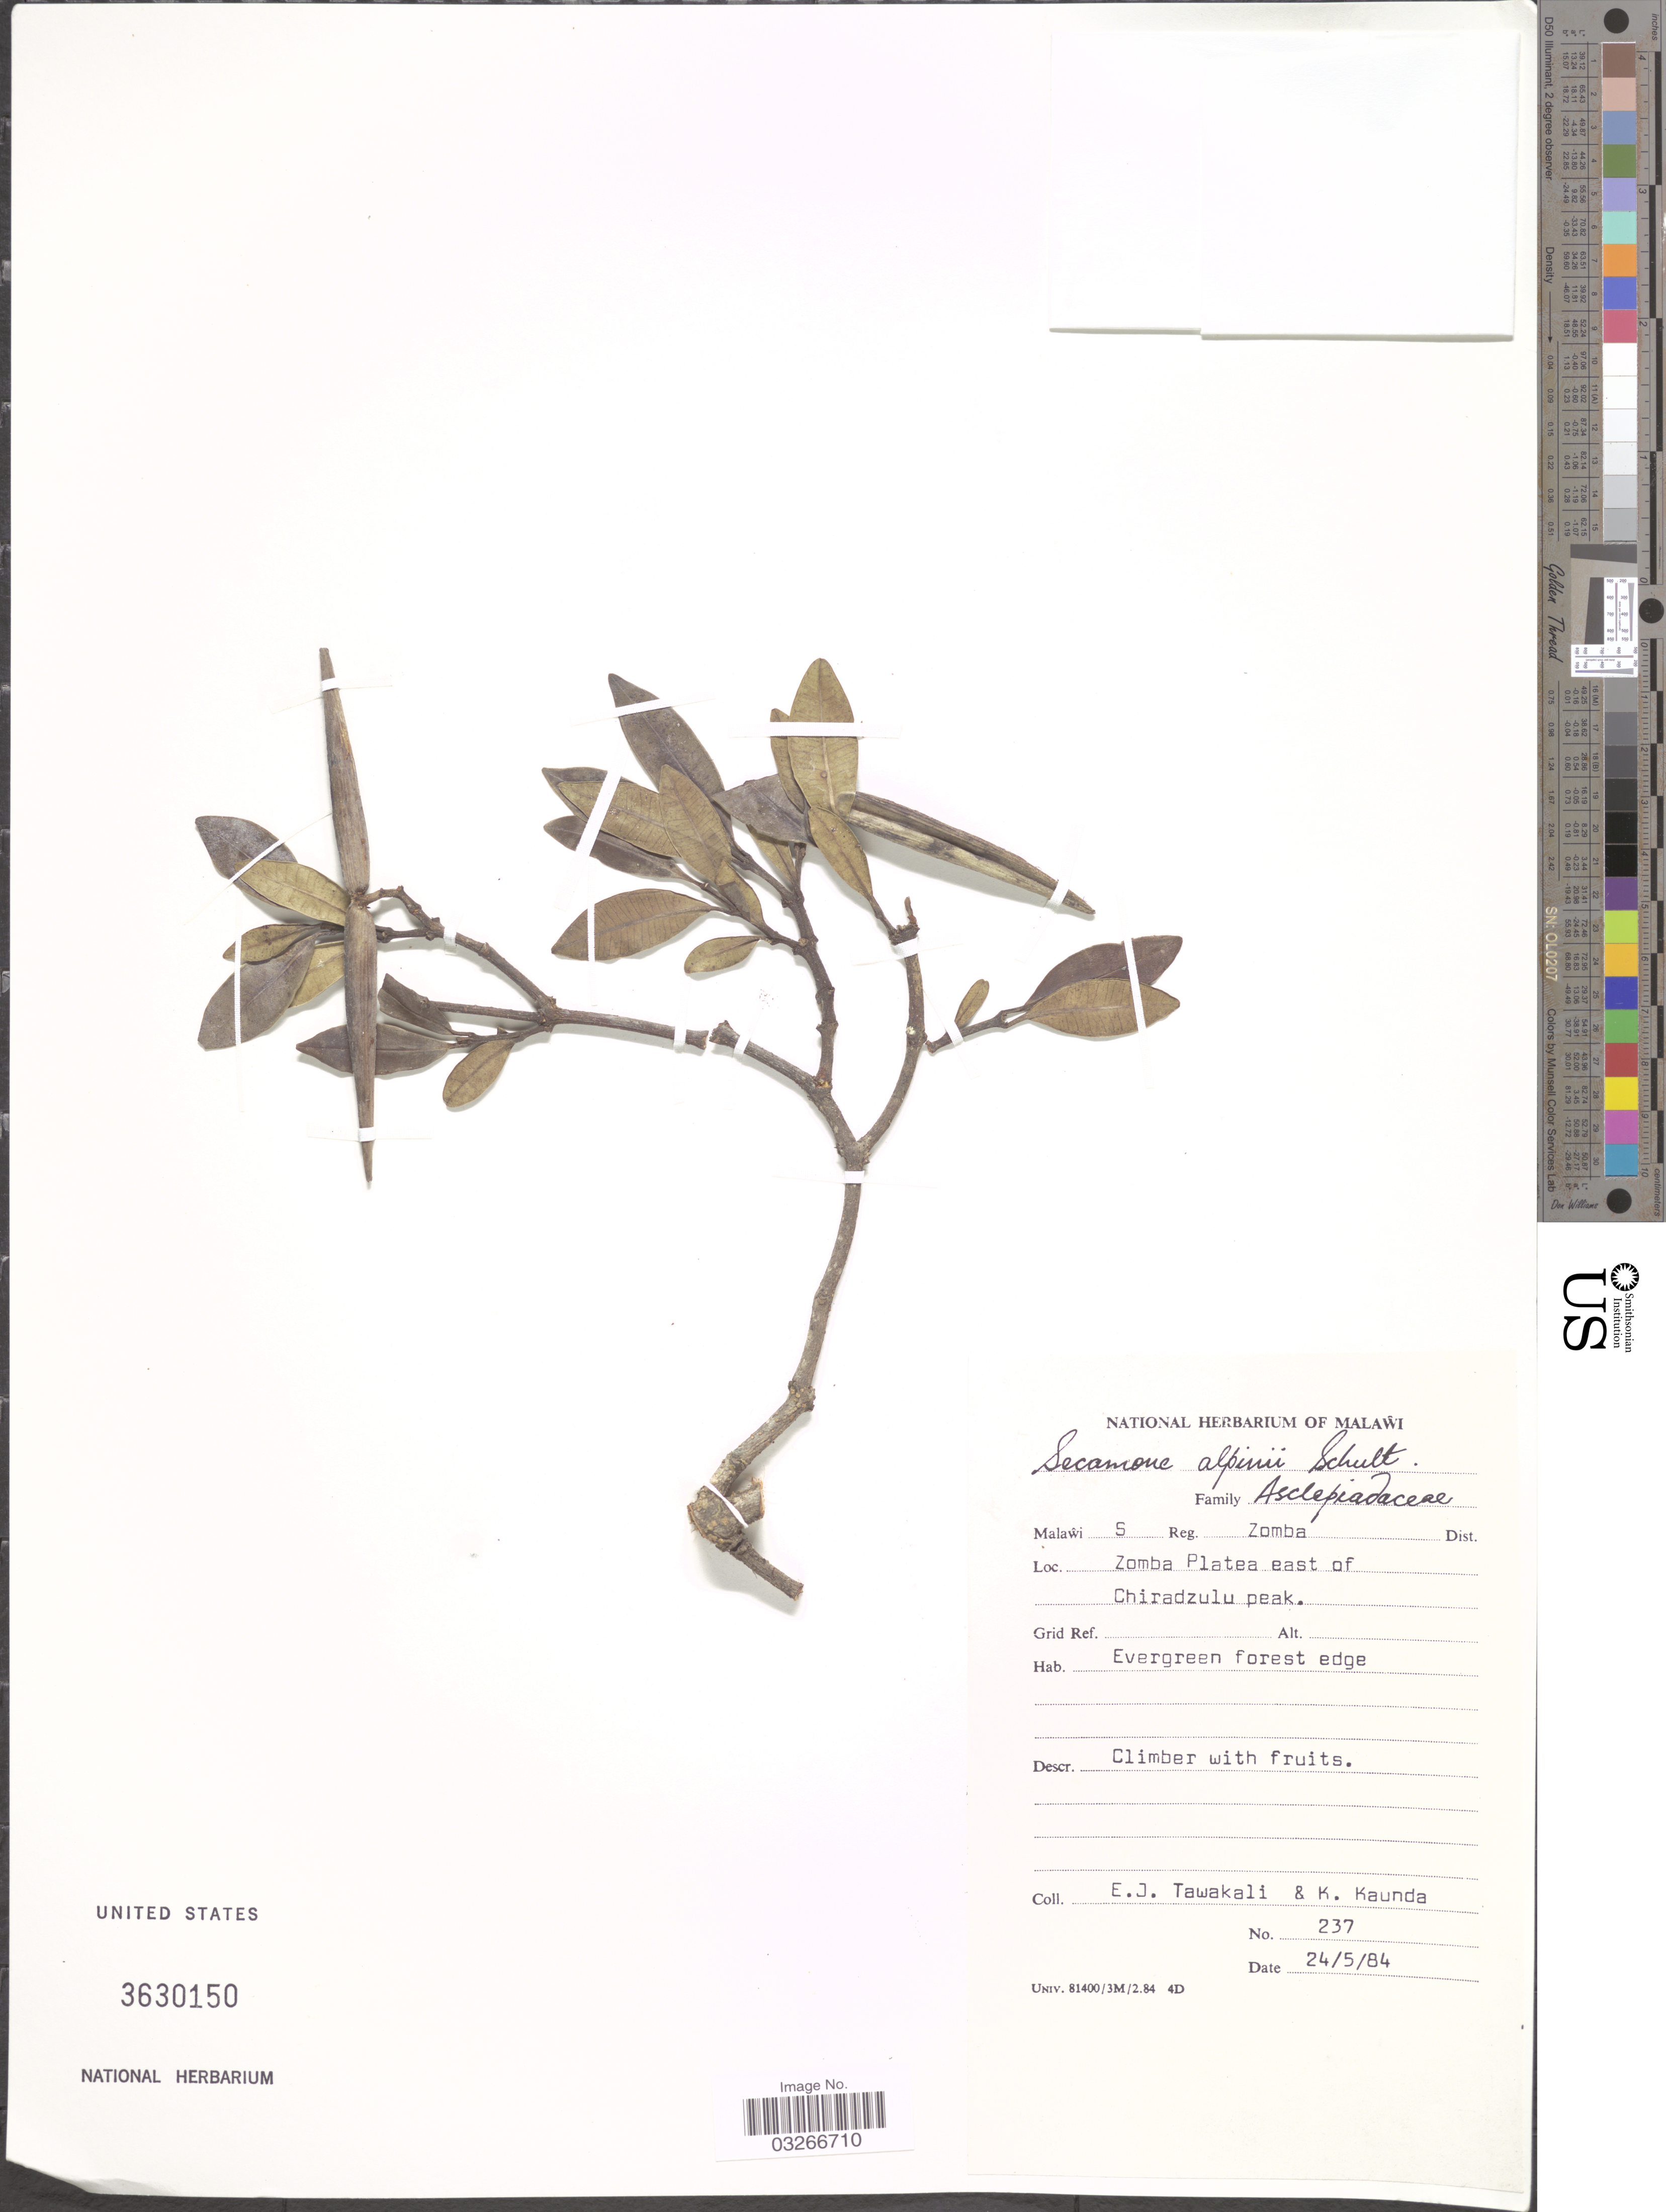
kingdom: Plantae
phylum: Tracheophyta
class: Magnoliopsida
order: Gentianales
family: Apocynaceae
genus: Secamone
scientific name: Secamone alpini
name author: Schult.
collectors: E. Tawakali & K. Kaunda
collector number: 237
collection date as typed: Transcribed d/m/y: 24/5/84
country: Malawi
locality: Malawi S Reg. Zomba Dist., Zomba Plateau east of Chiradzulu peak.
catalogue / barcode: US 3630150